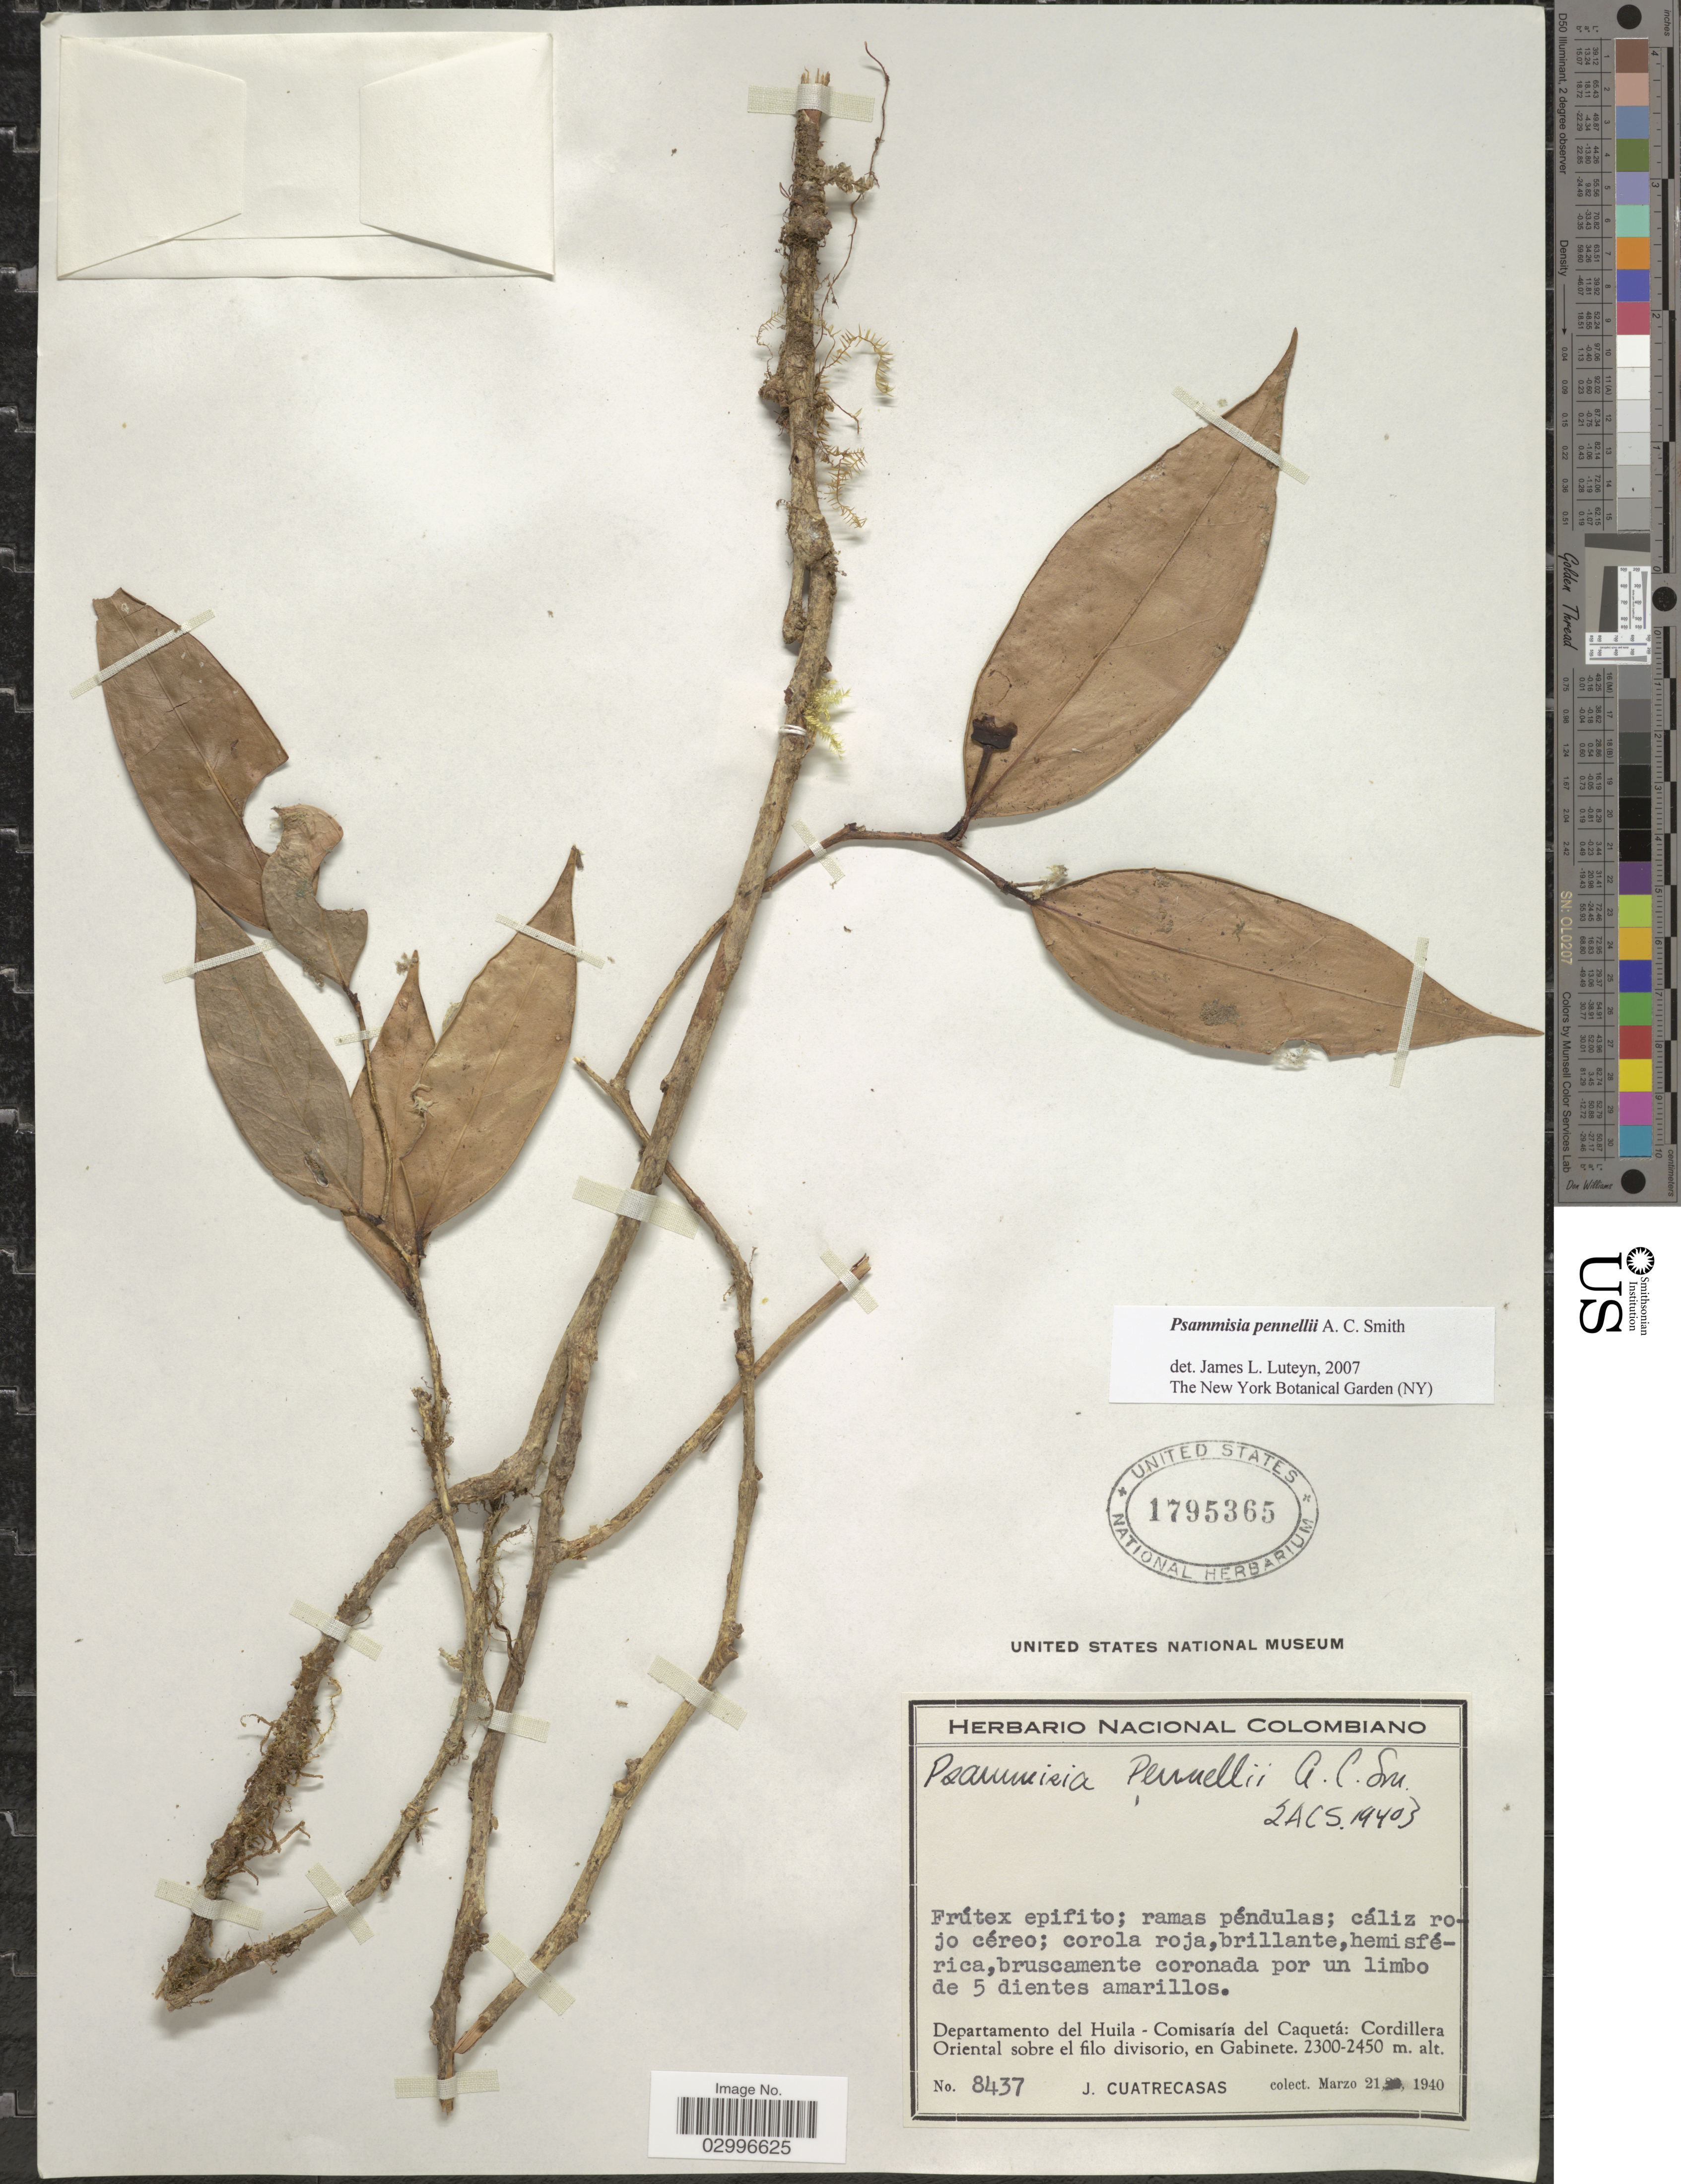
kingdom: Plantae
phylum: Tracheophyta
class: Magnoliopsida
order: Ericales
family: Ericaceae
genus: Psammisia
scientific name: Psammisia pennellii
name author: A.C. Sm.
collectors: J. Cuatrecasas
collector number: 8437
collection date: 1940-03-21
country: Colombia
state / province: Huila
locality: Departamento del Huila - Comisaría del Caquetá: Cordillera Oriental sobre el filo divisorio, en Gabinete.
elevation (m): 2300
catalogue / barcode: US 1795365